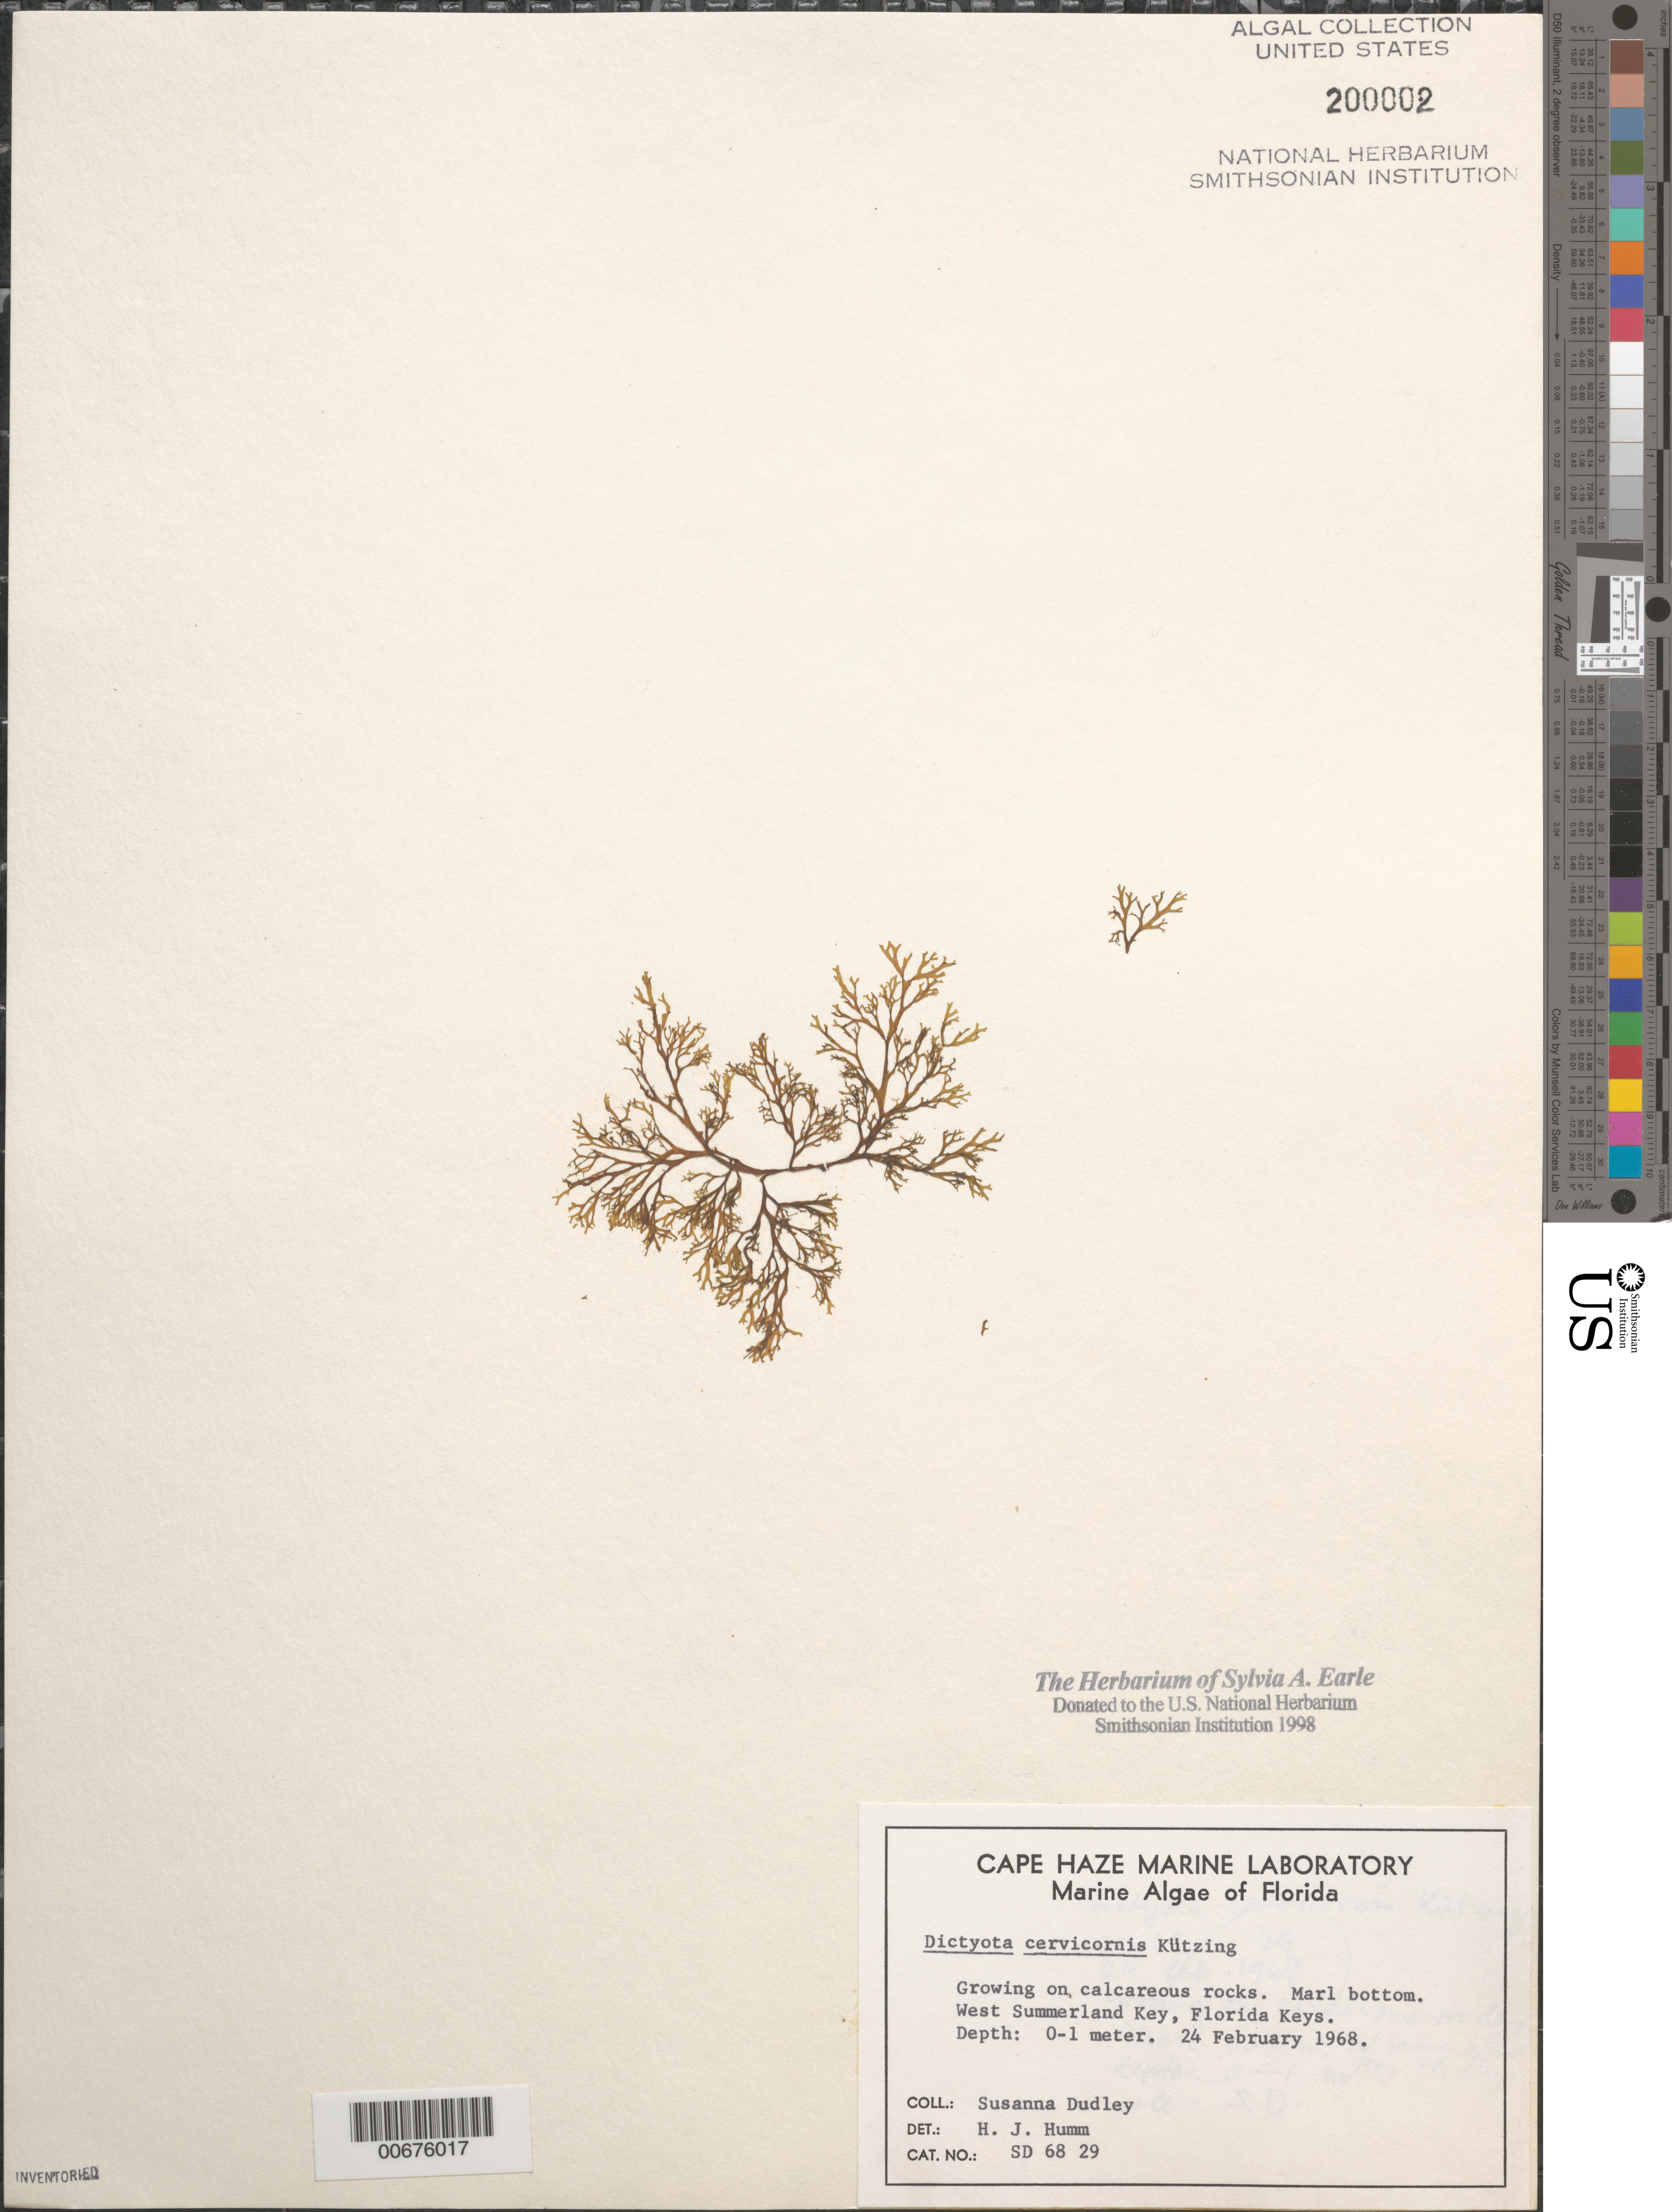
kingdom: Chromista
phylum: Ochrophyta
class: Phaeophyceae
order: Dictyotales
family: Dictyotaceae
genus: Dictyota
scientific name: Dictyota cervicornis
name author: Kütz.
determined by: Humm, Harold J.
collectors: S. Dudley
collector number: SD 68 29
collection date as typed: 24 Feb 1968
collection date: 1968-02-24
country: United States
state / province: Florida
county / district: Monroe County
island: West Summerland Key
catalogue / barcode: US 200002